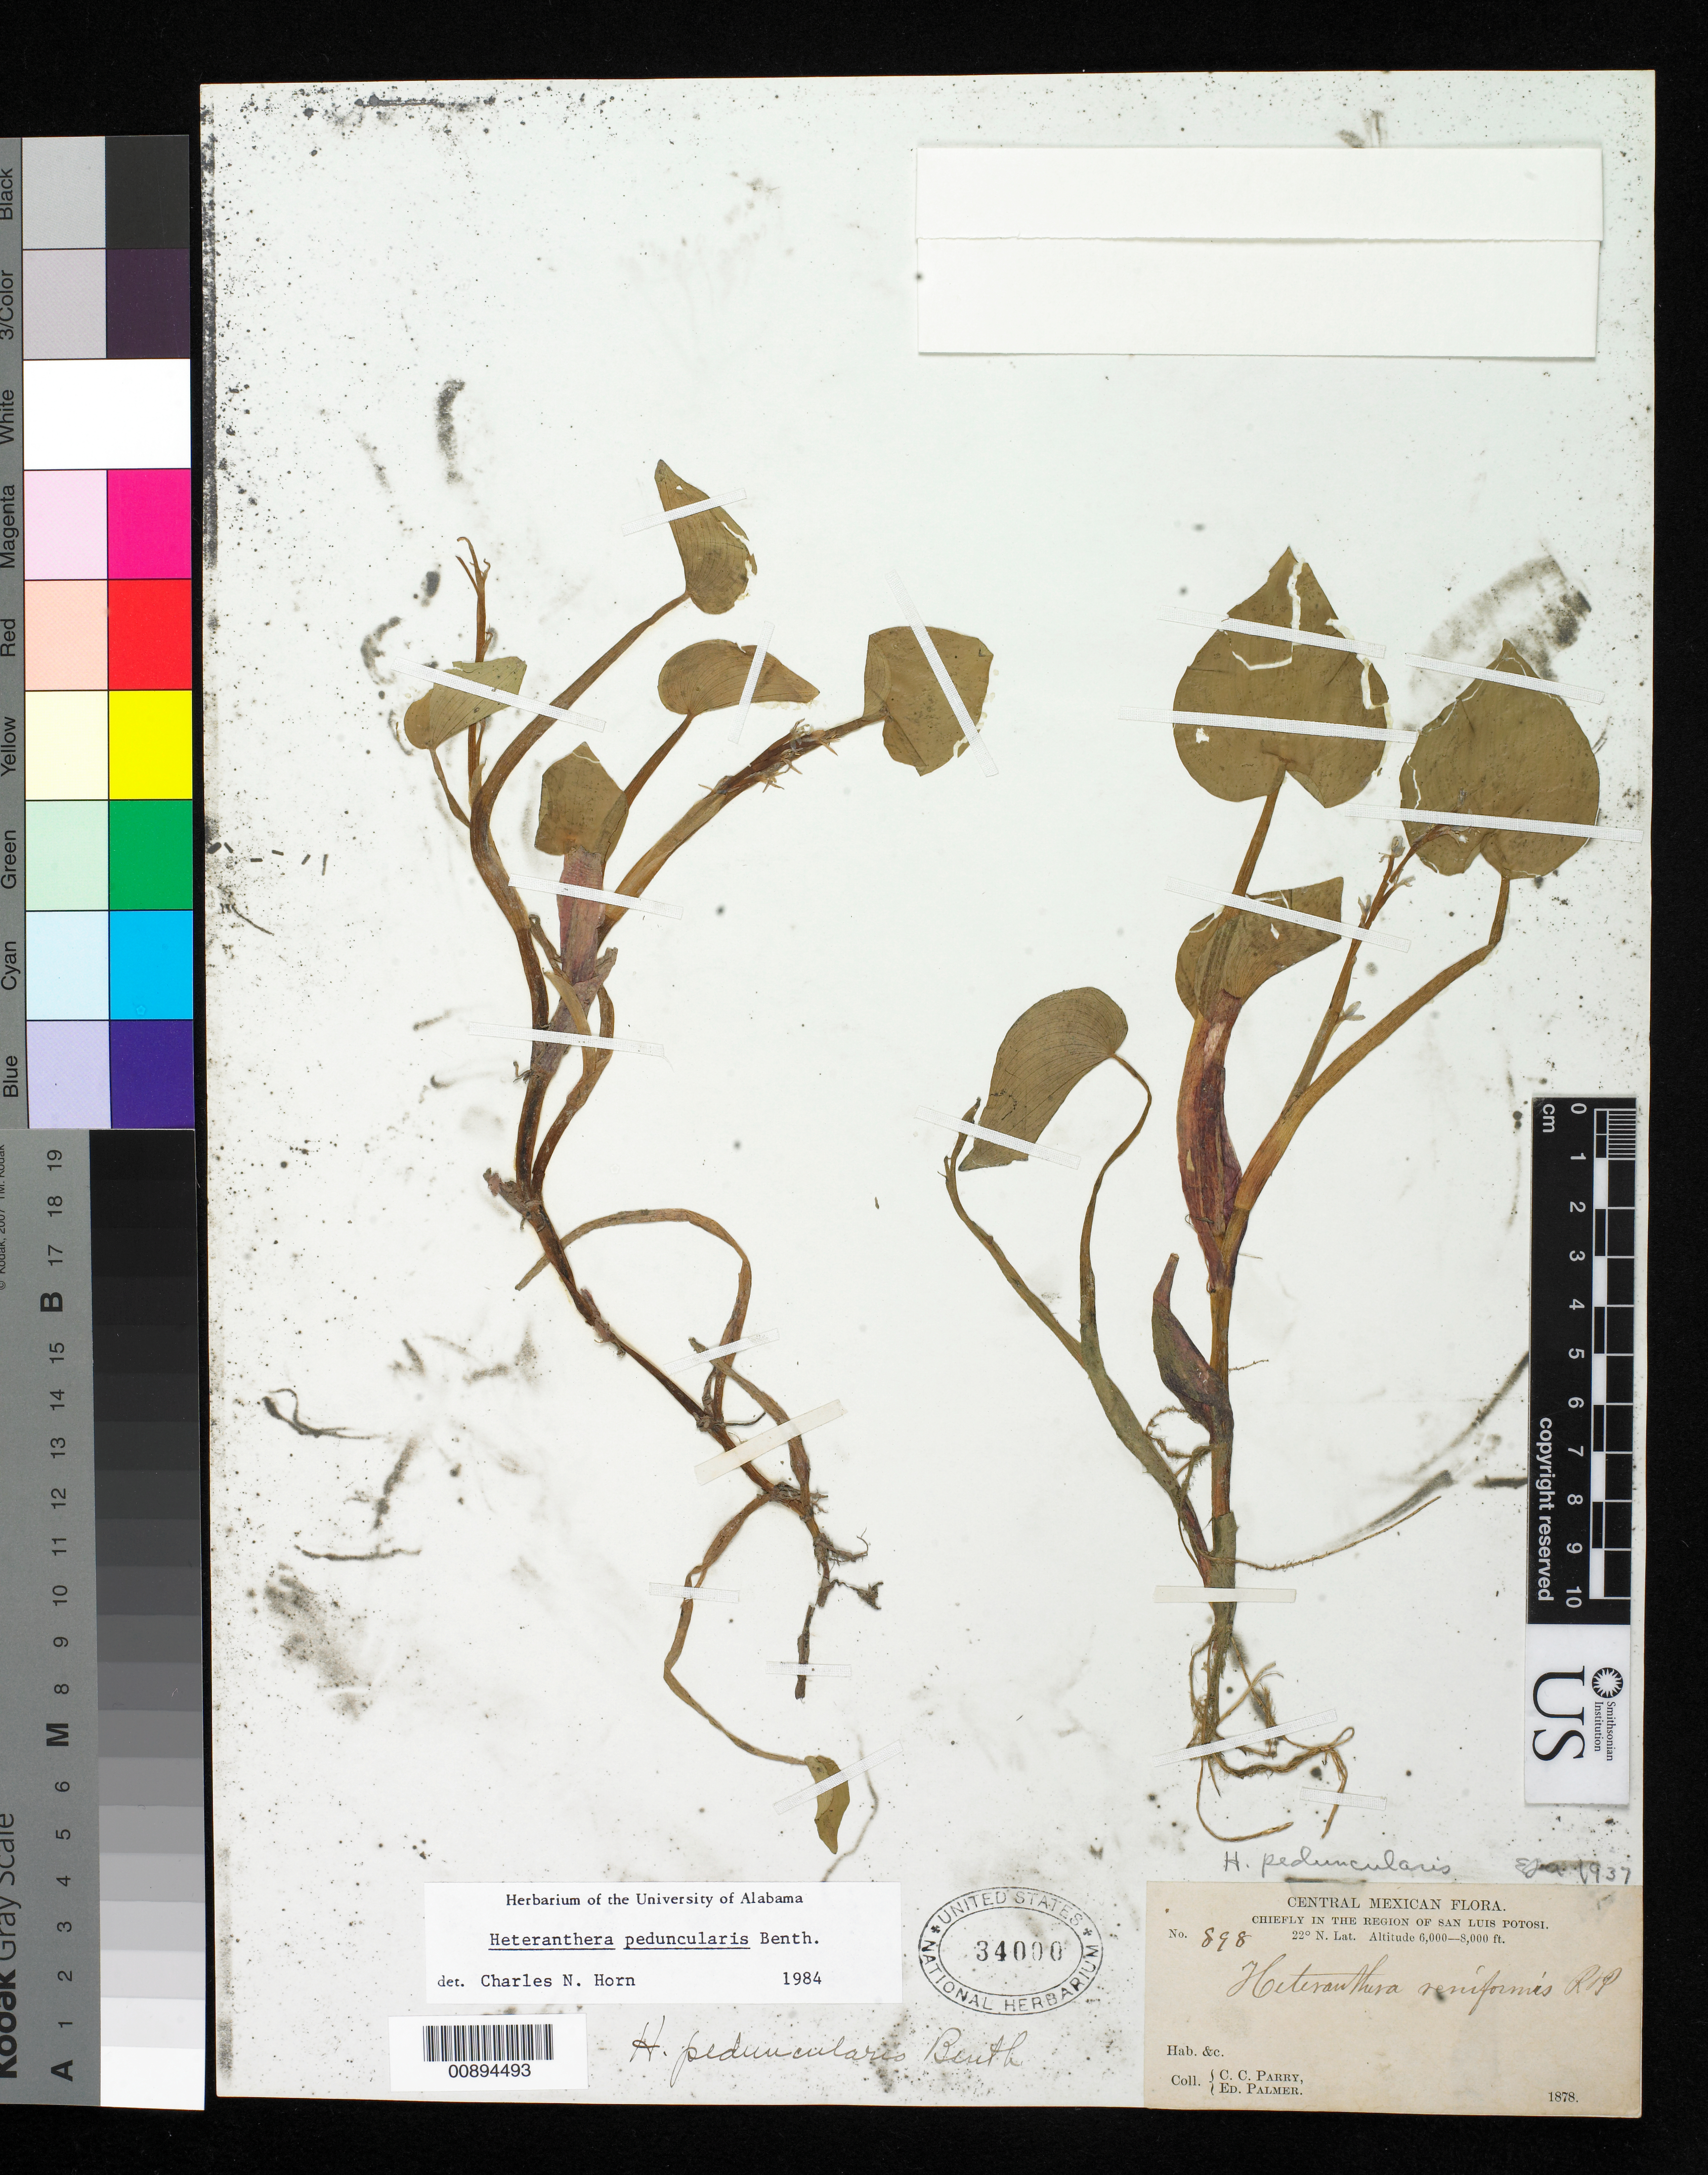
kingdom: Plantae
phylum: Tracheophyta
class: Liliopsida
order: Commelinales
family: Pontederiaceae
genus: Heteranthera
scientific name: Heteranthera peduncularis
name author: Benth.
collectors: C. C. Parry & E. Palmer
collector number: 898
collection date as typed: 1878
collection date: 1878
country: Mexico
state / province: San Luis Potosí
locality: Chiefly in the region of San Luis Potosí.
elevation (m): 1829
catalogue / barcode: US 34000